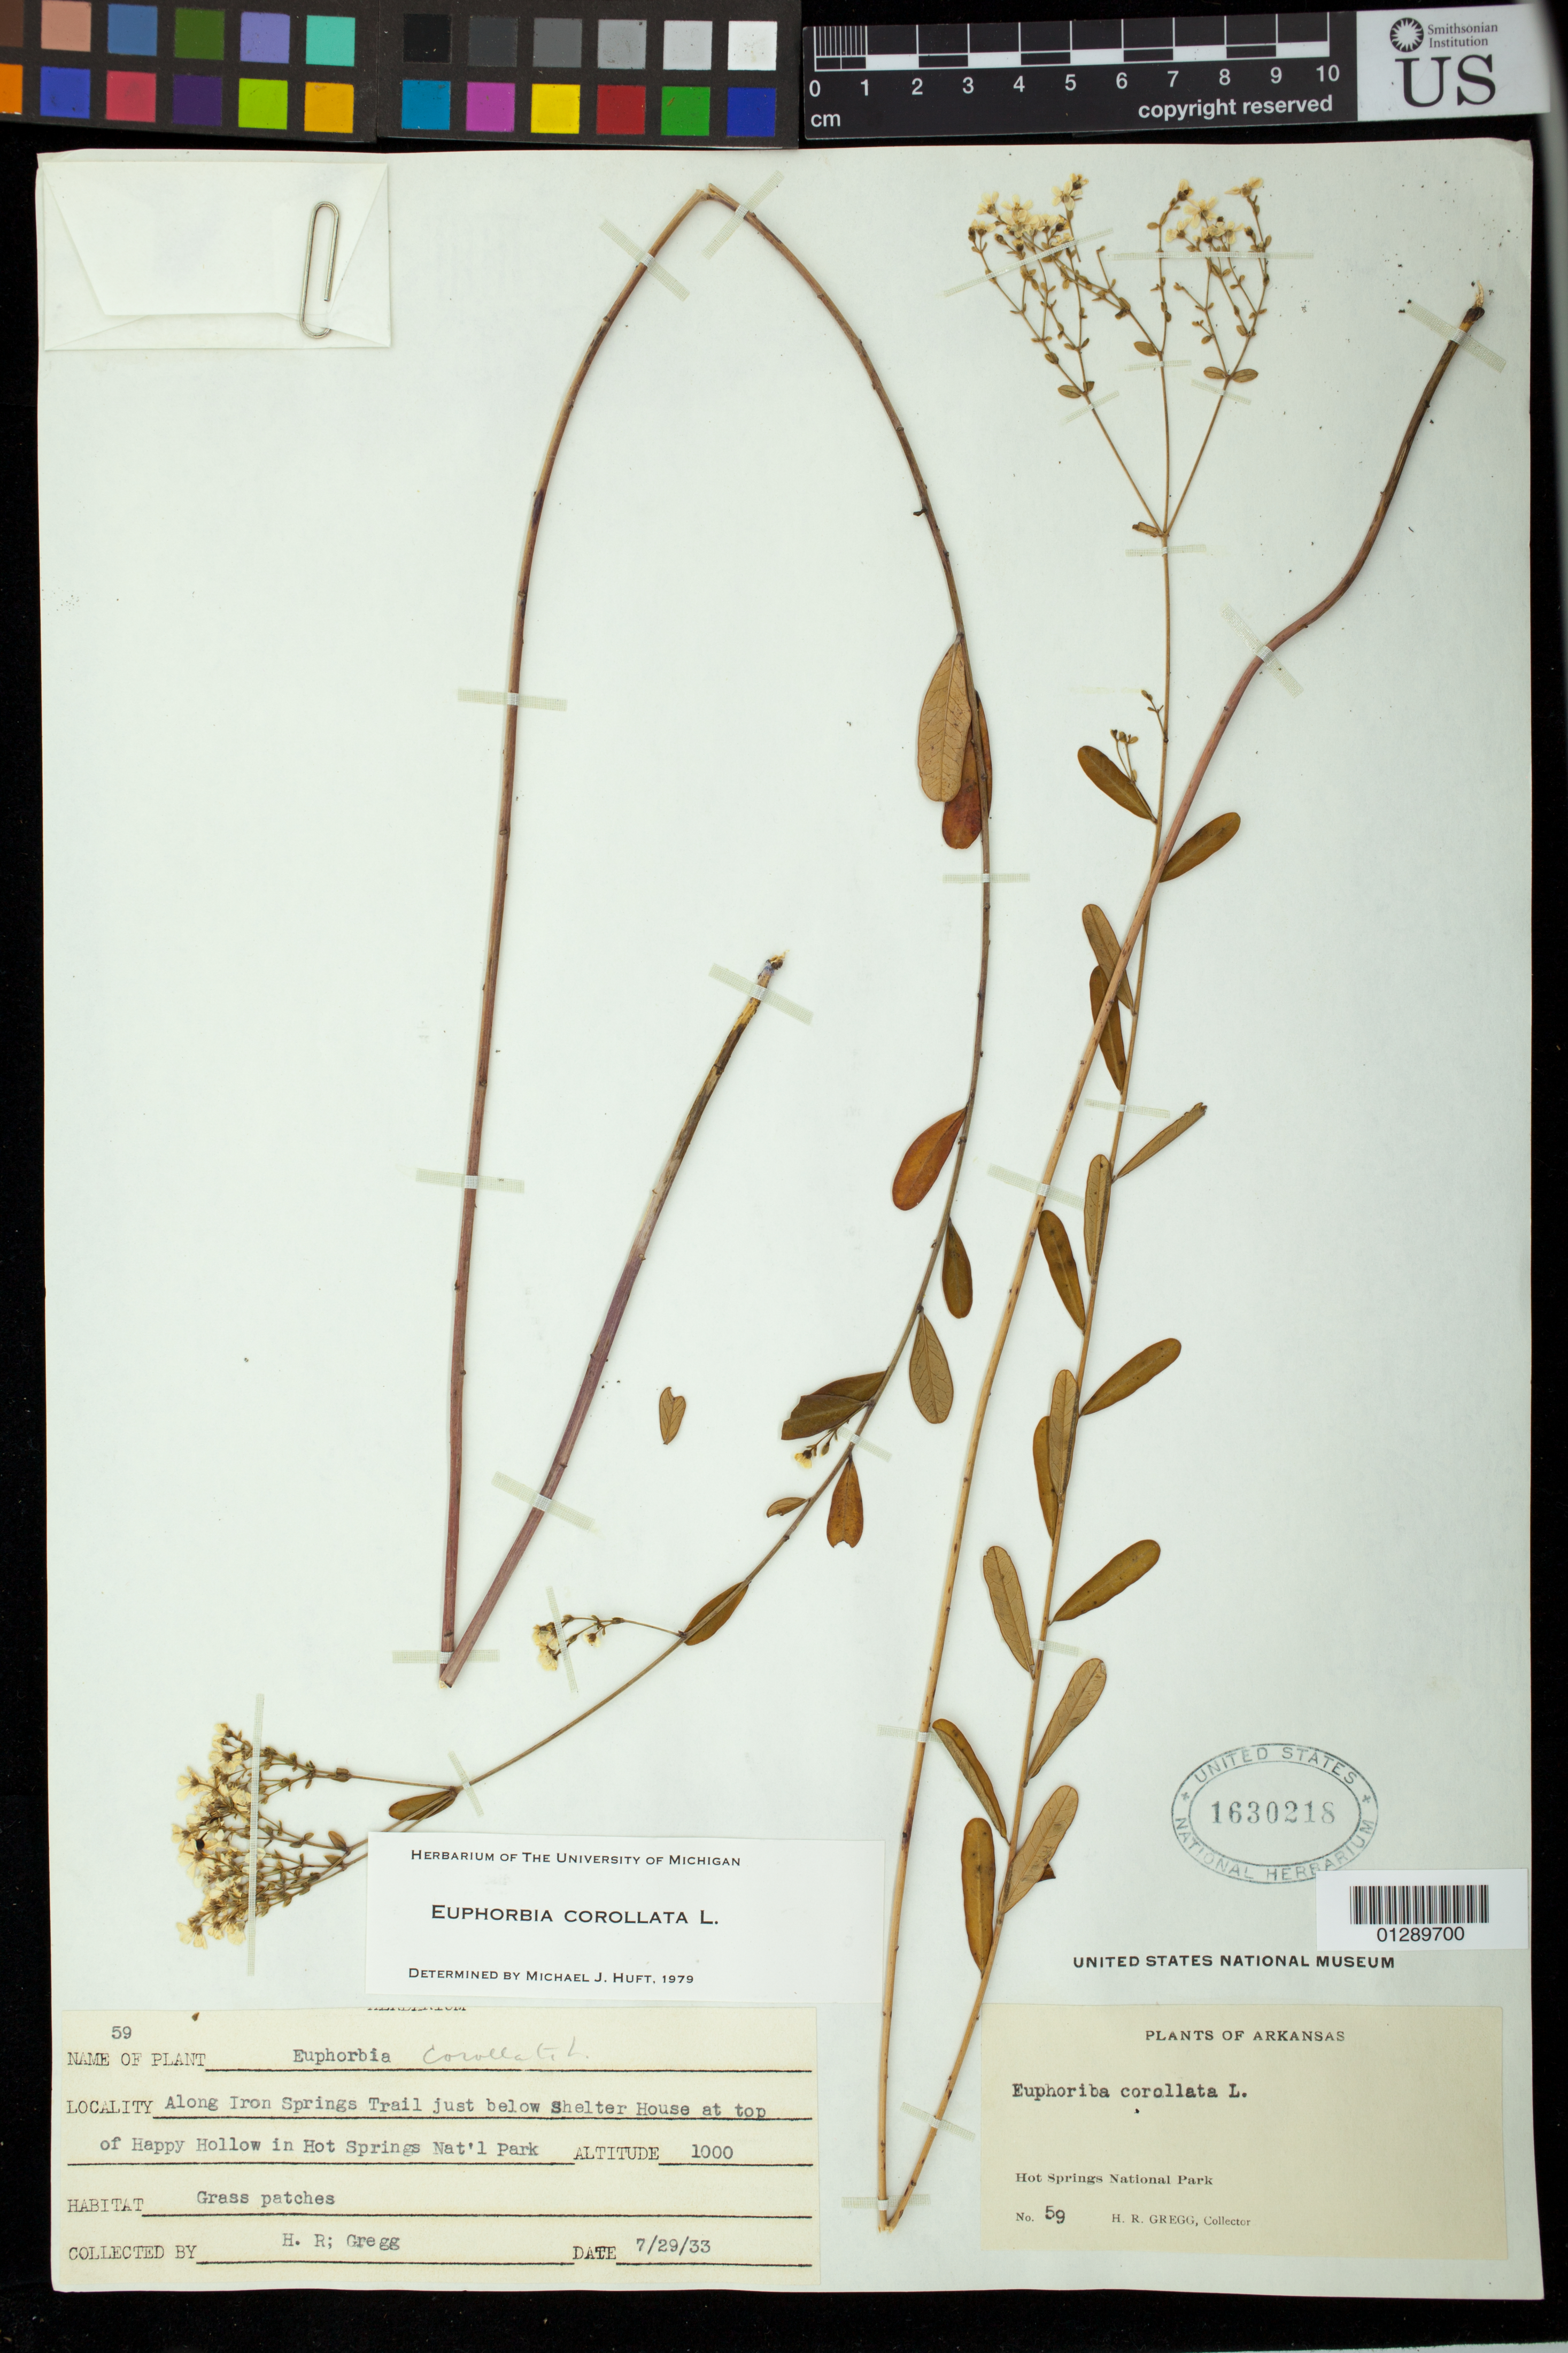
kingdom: Plantae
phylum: Tracheophyta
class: Magnoliopsida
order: Malpighiales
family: Euphorbiaceae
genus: Euphorbia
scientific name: Euphorbia corollata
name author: L.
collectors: H. Gregg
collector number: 59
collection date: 1933-07-29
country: United States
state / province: Arkansas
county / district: Garland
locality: Along Iron Springs Trail just below Shelter House at top of Happy Hollow in Hot Springs National Park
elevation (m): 305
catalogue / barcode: US 1630218